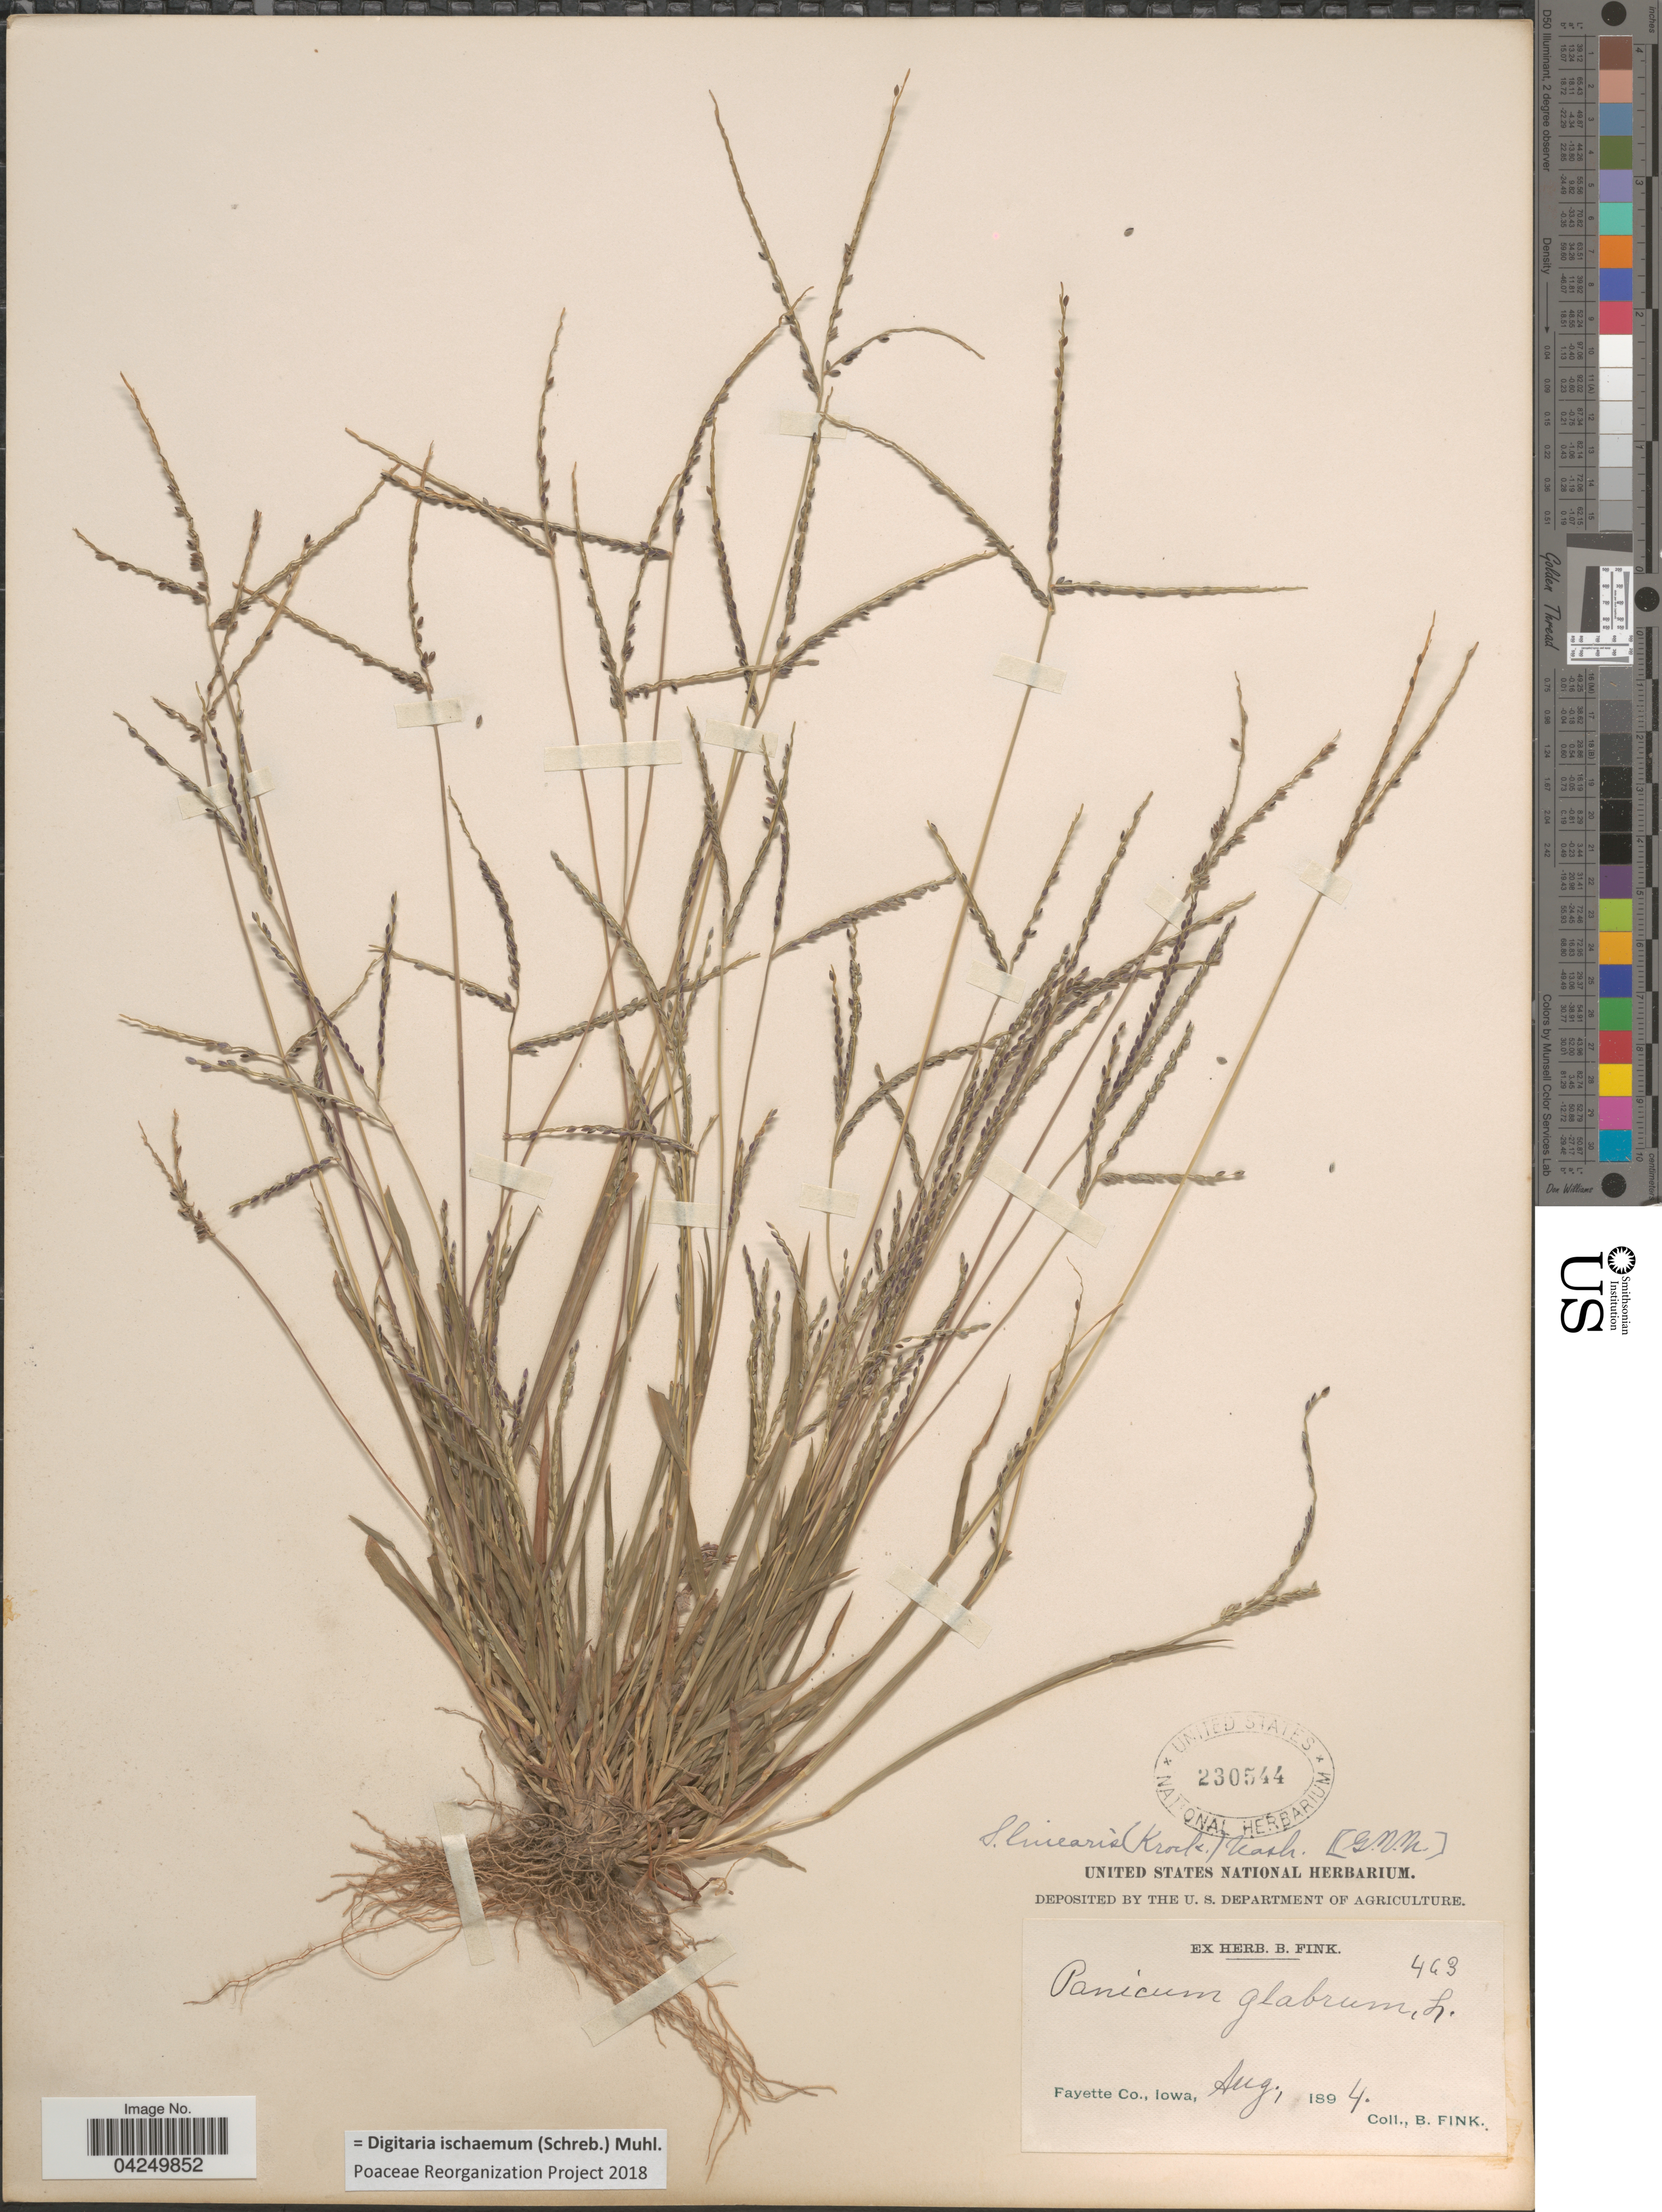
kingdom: Plantae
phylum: Tracheophyta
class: Liliopsida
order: Poales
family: Poaceae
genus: Digitaria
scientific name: Digitaria ischaemum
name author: (Schreber) Schreber ex Muhl.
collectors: B. Fink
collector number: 463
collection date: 1894-08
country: United States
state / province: Iowa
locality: Fayette Co.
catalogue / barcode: US 230544